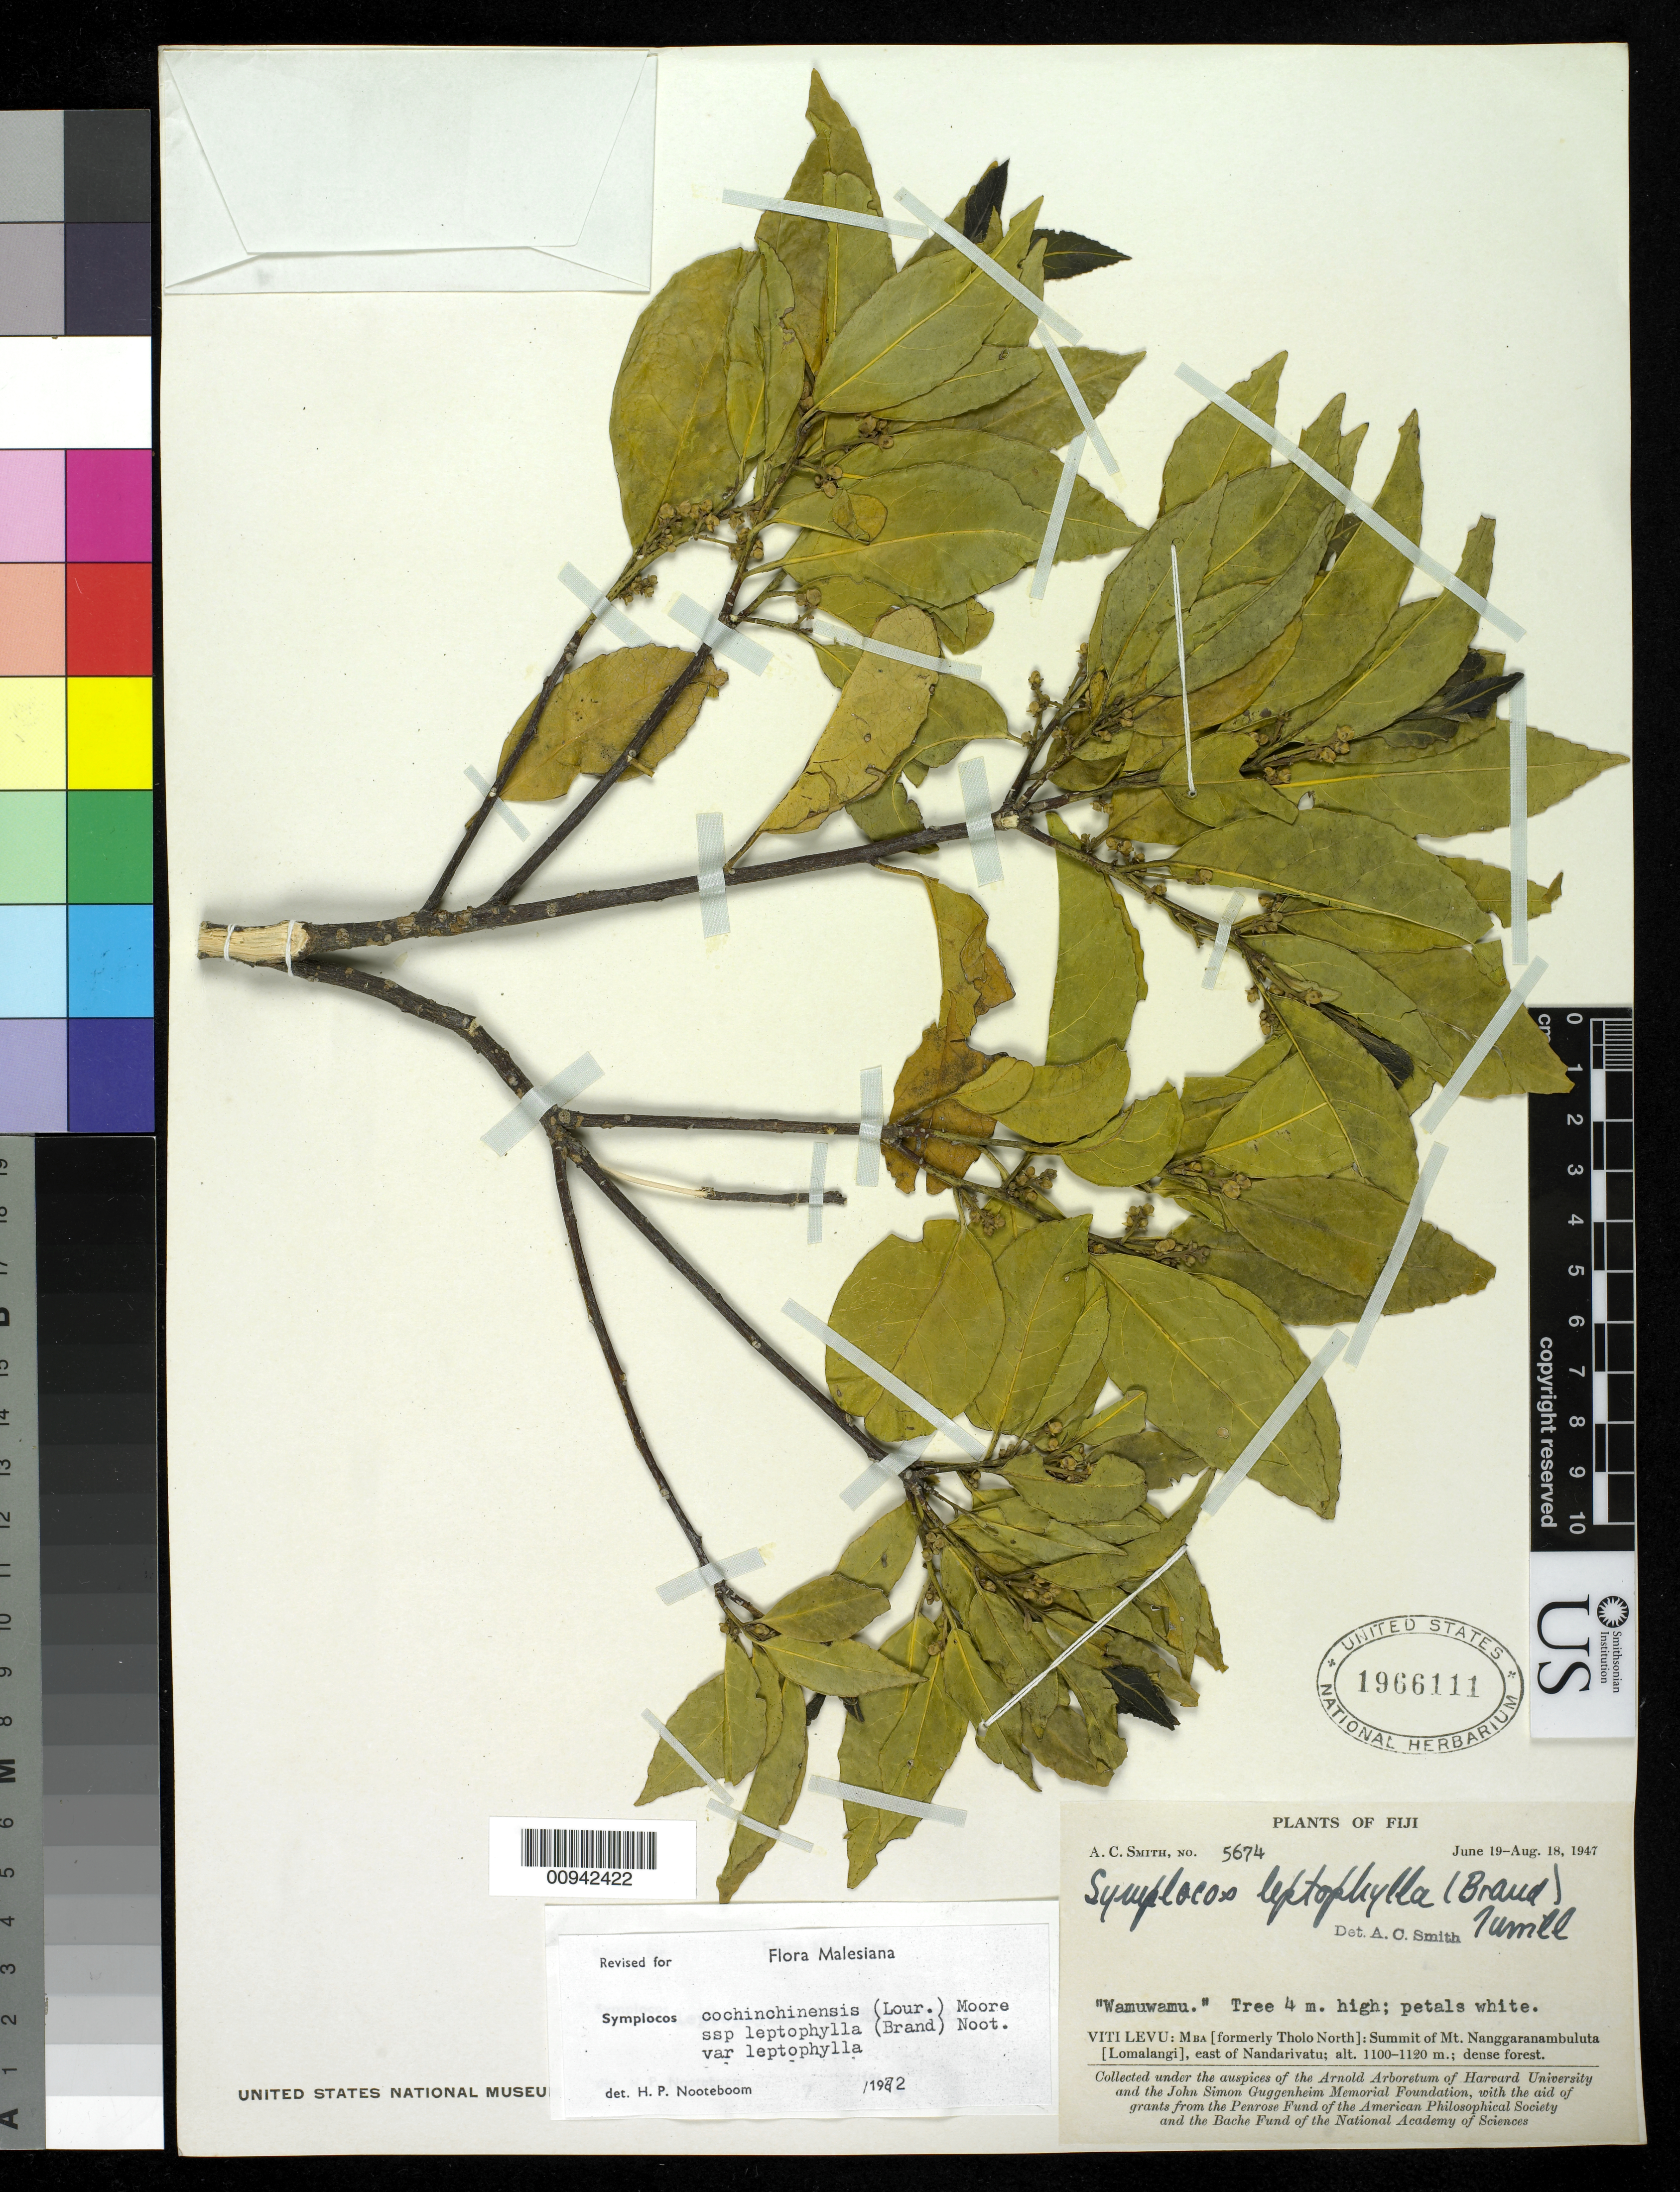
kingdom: Plantae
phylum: Tracheophyta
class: Magnoliopsida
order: Ericales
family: Symplocaceae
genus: Symplocos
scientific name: Symplocos cochinchinensis var. leptophylla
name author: (Brand) Noot.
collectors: C. A. Smith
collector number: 5674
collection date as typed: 19 Jun 1947 to 18 Aug 1947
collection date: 1947-06-19/1947-08-18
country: Fiji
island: Viti Levu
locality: Mba (formerly Tholo North) Summit of Mt. Nanggarananambuluta (Lomalangi), east of Nandarivatu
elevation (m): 1100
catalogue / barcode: US 1966111